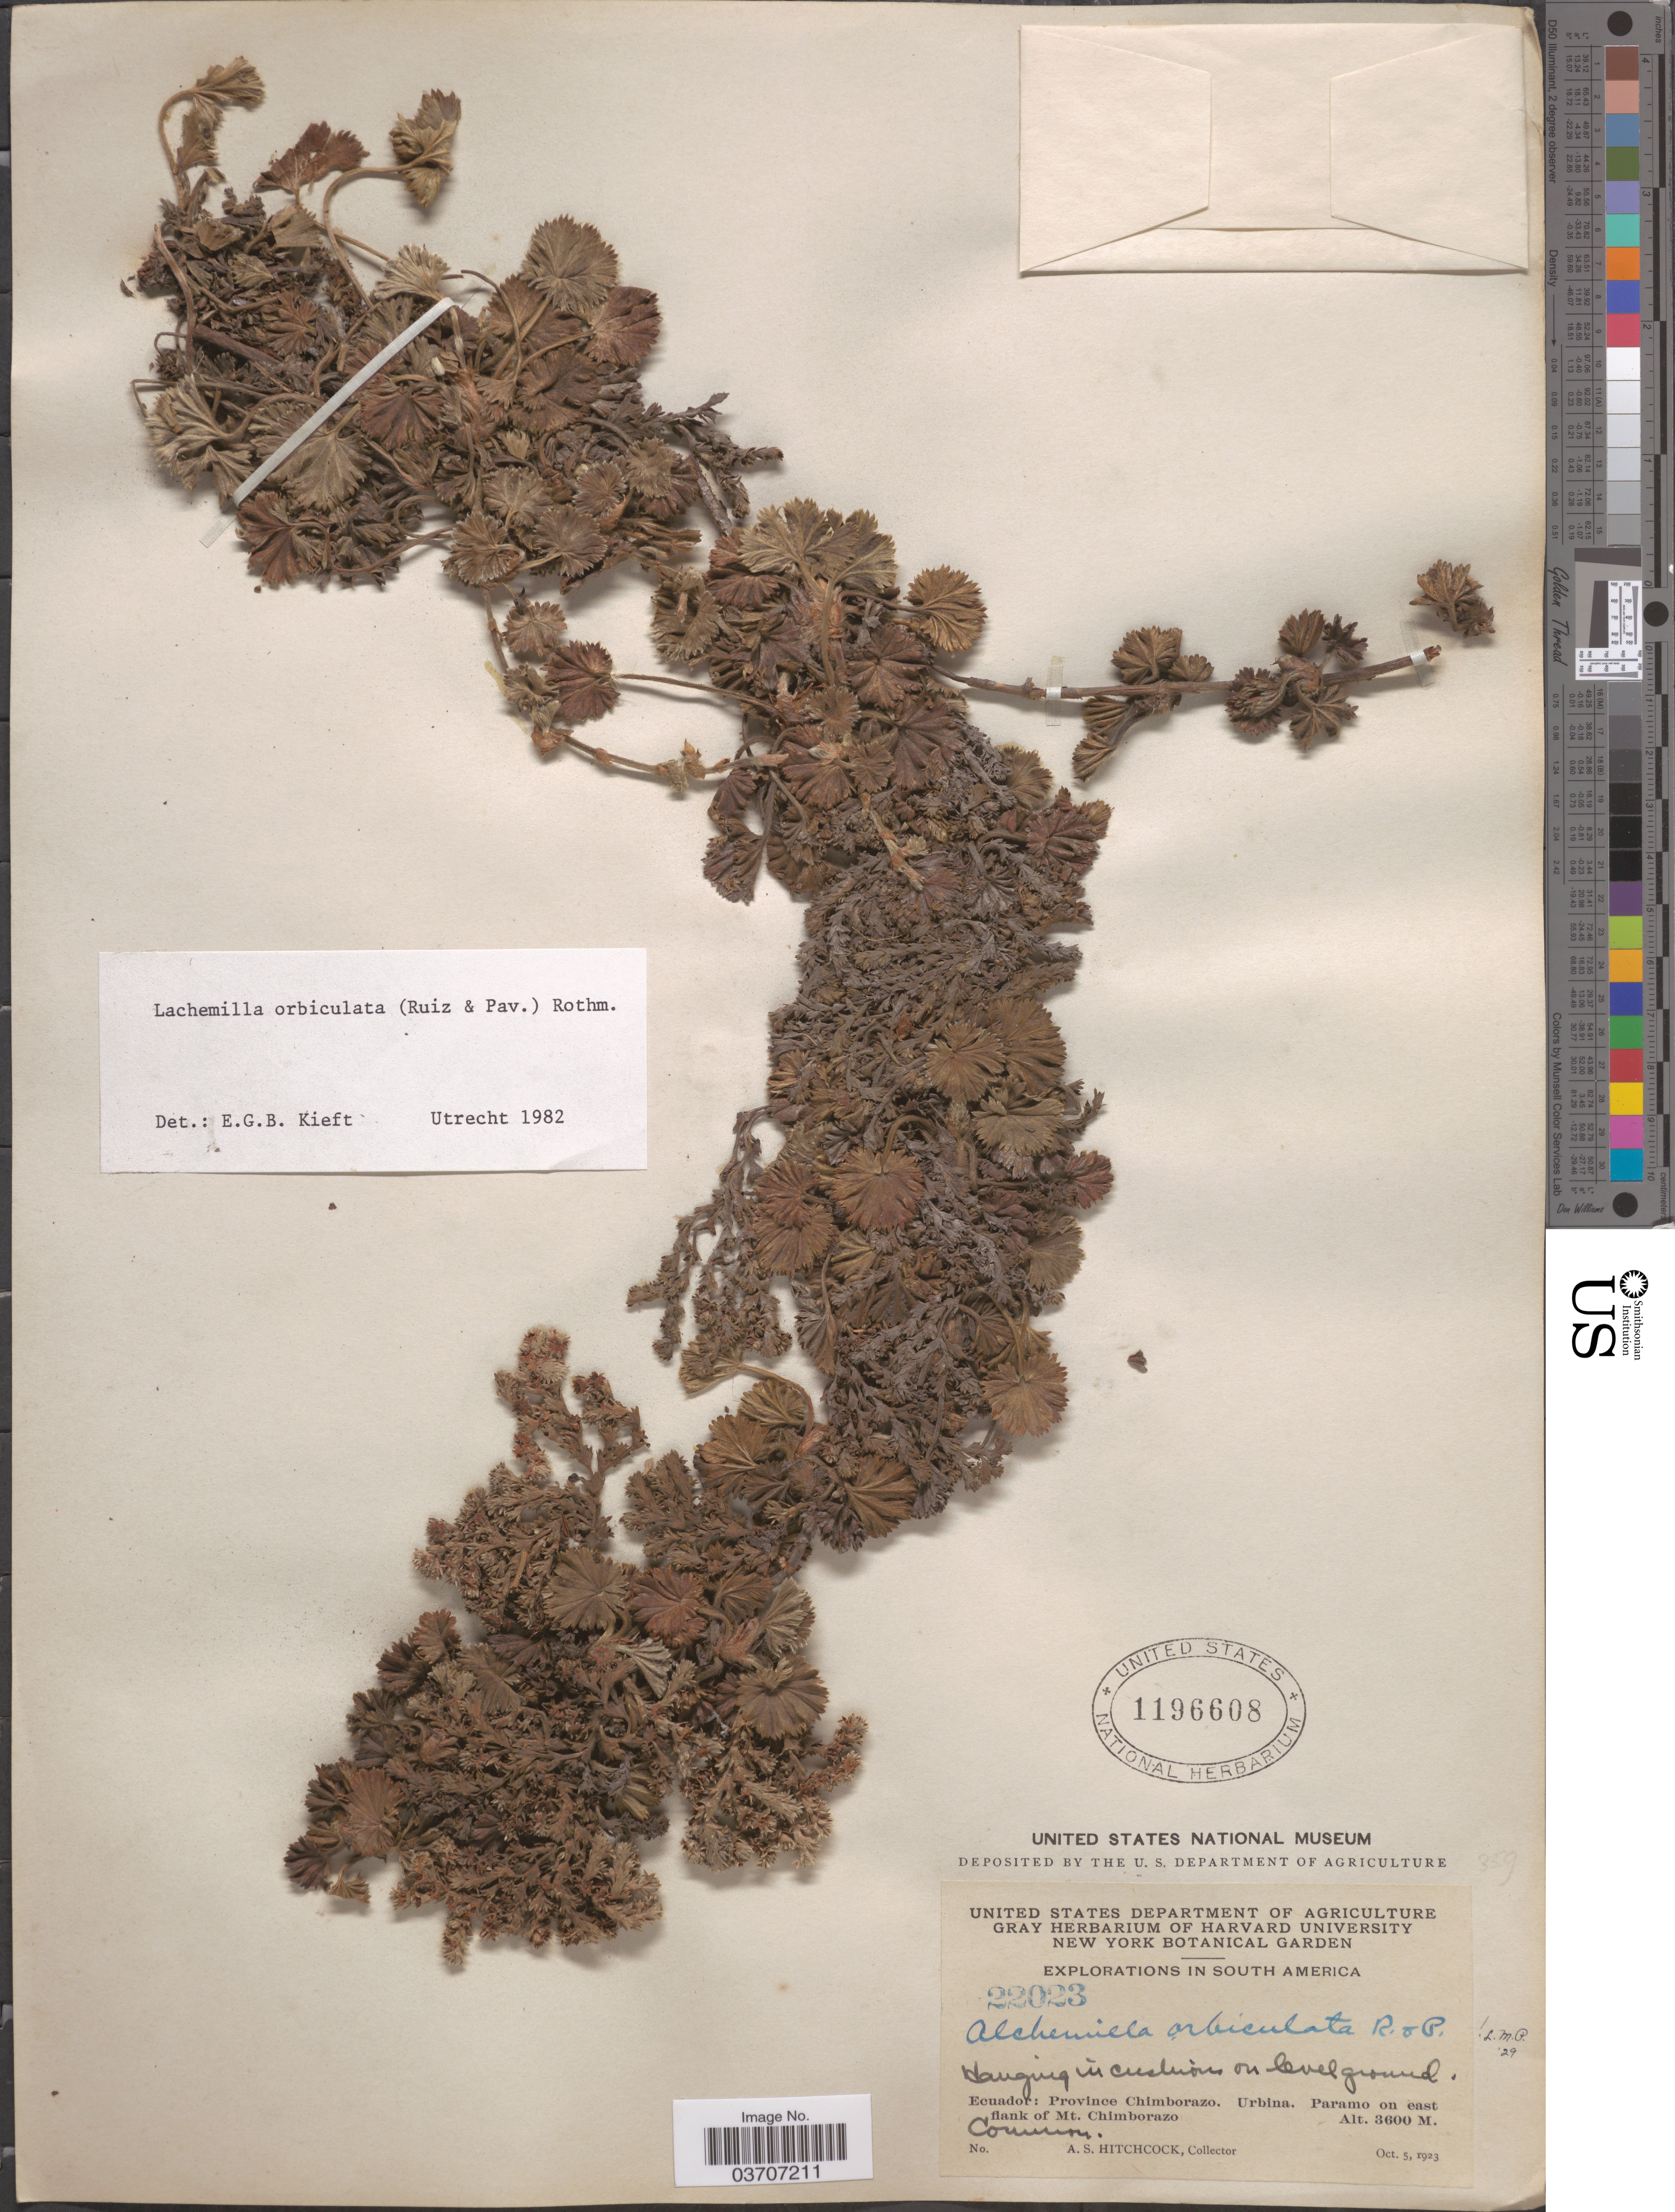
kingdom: Plantae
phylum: Tracheophyta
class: Magnoliopsida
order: Rosales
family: Rosaceae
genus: Lachemilla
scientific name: Lachemilla orbiculata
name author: (Ruiz & Pav.) Rydb.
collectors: A. S. Hitchcock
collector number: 22023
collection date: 1923-10-05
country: Ecuador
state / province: Chimborazo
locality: Urbina. Paramo on east flank of Mt. Chimborazo.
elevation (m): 3600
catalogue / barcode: US 1196608